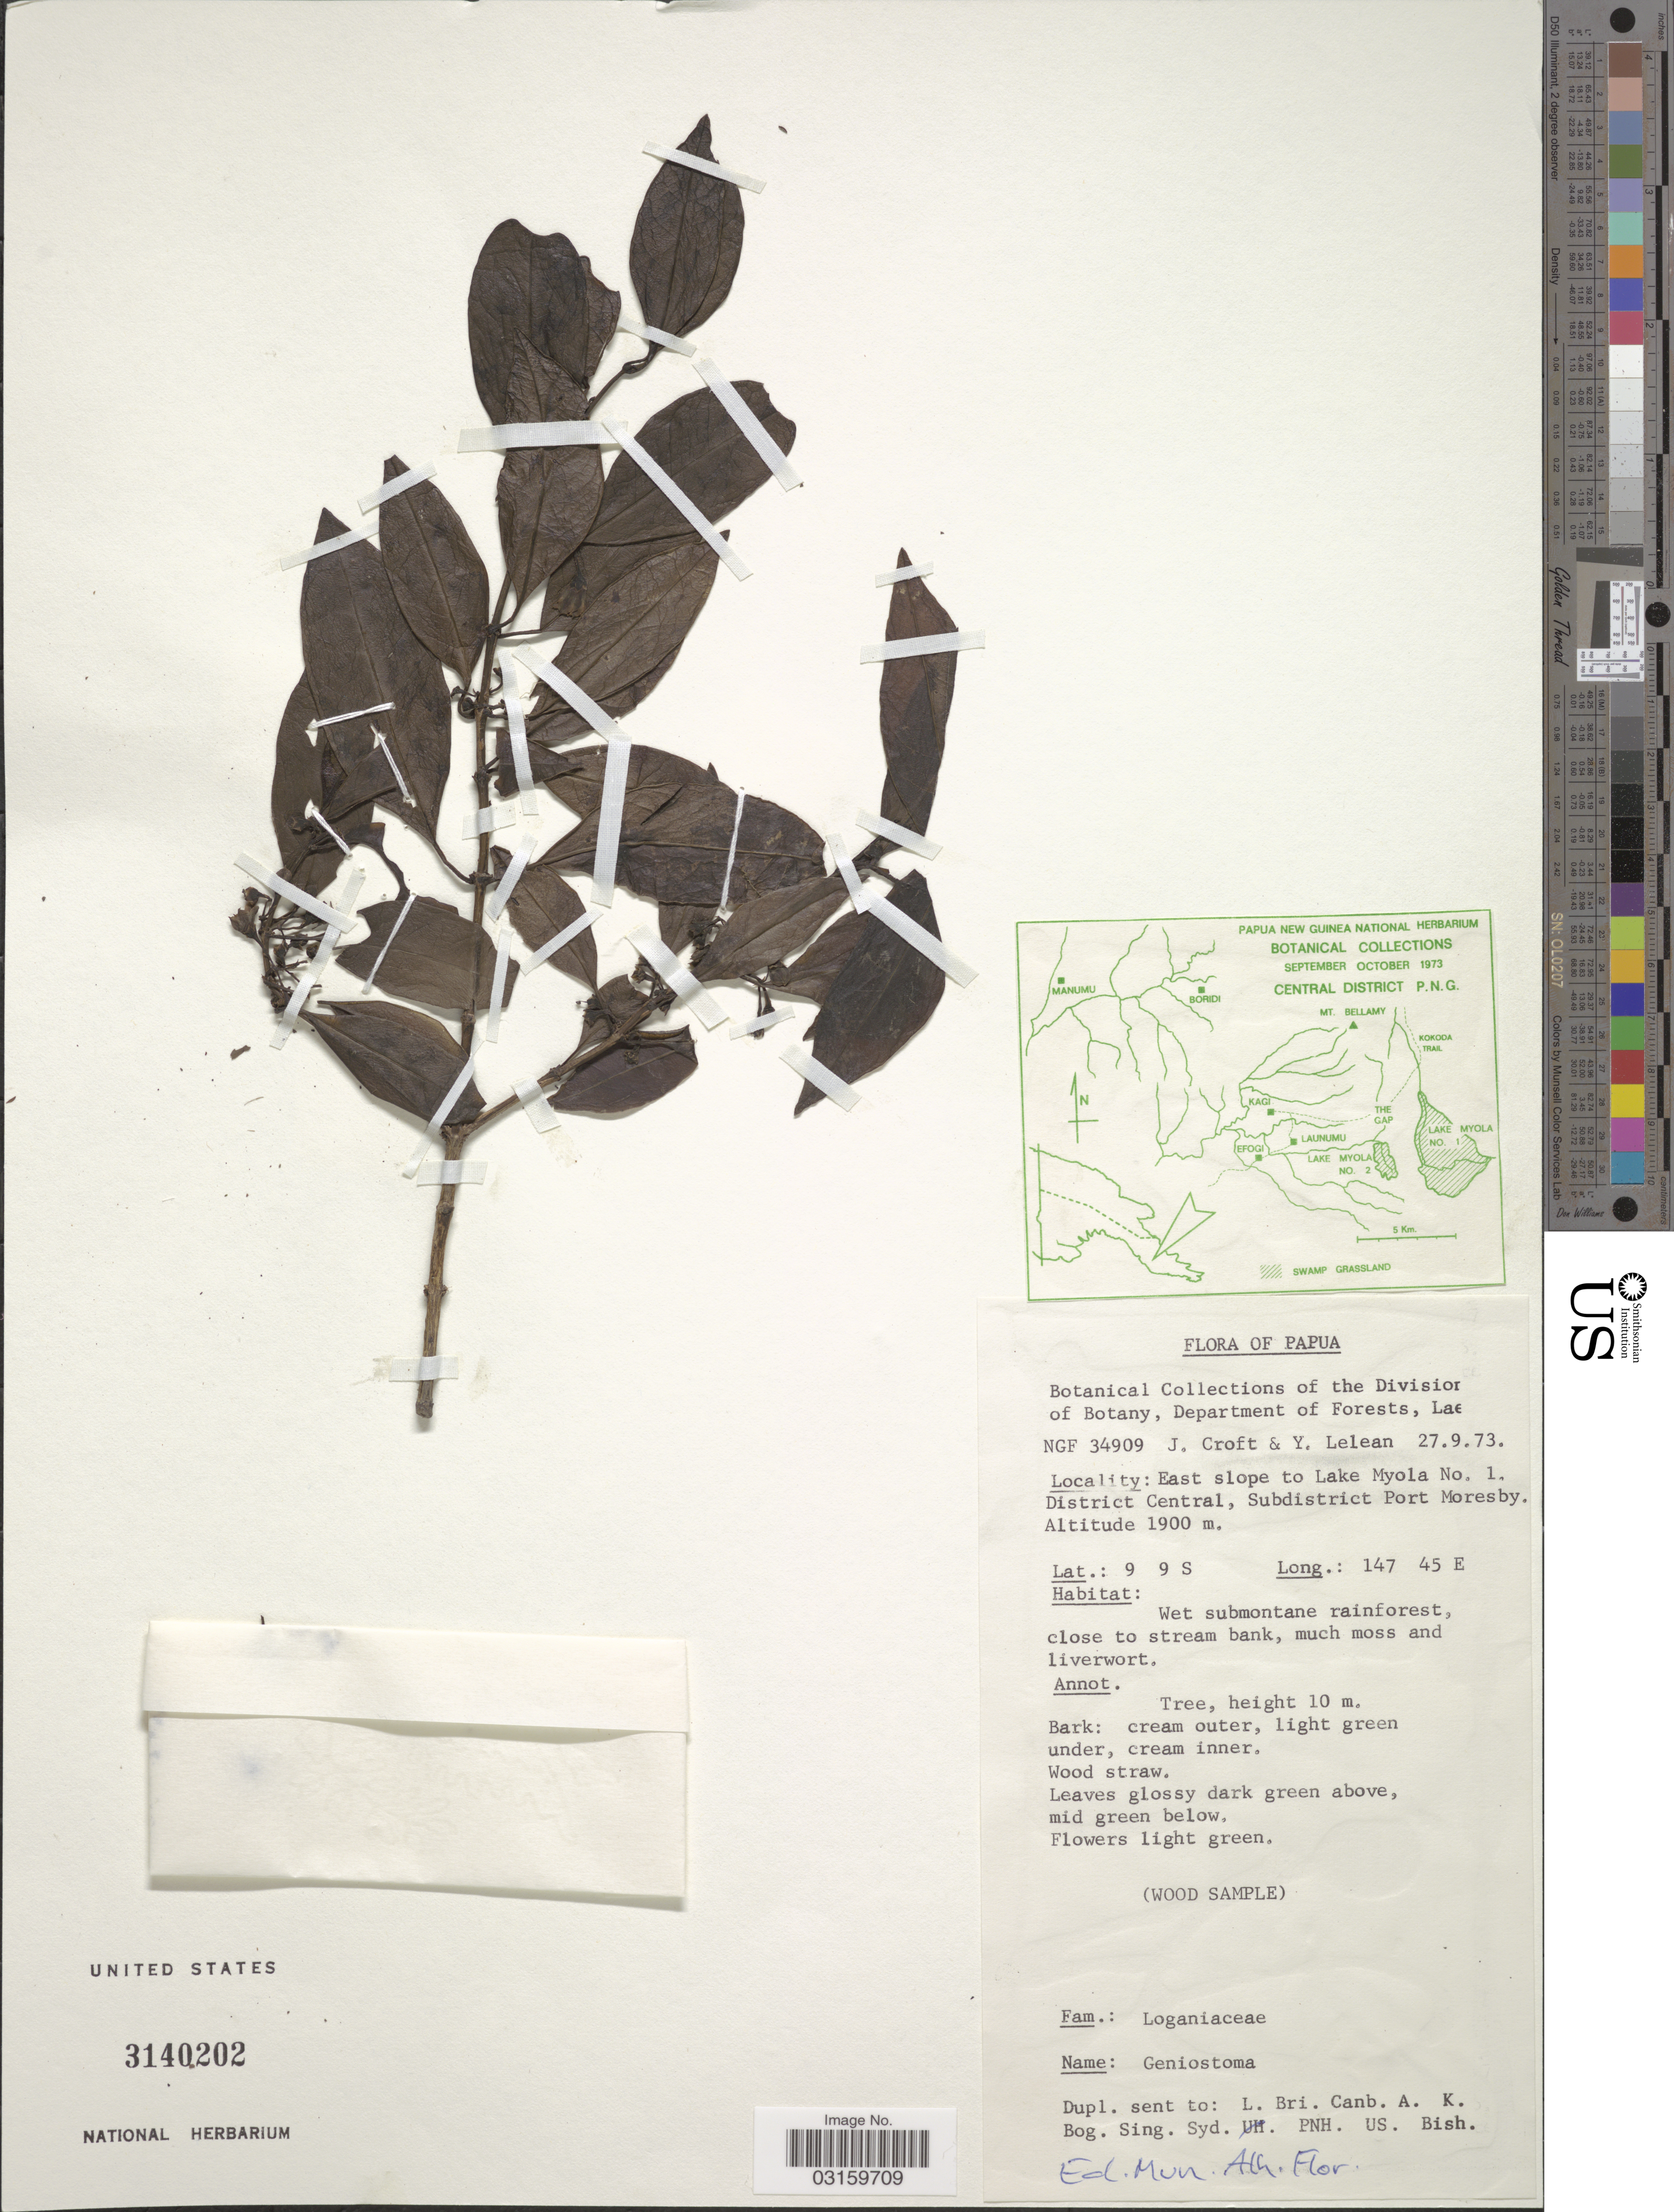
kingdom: Plantae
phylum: Tracheophyta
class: Magnoliopsida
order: Gentianales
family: Loganiaceae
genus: Geniostoma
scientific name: Geniostoma sp.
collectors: J. Croft & Y. Lelean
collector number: NGF34909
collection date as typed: Transcribed d/m/y: 27/9/73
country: Papua New Guinea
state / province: Central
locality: Papua, East slope to Lake Myola No. 1. District Central, Subdistrict Port Moresby.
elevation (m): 1900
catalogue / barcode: US 3140202